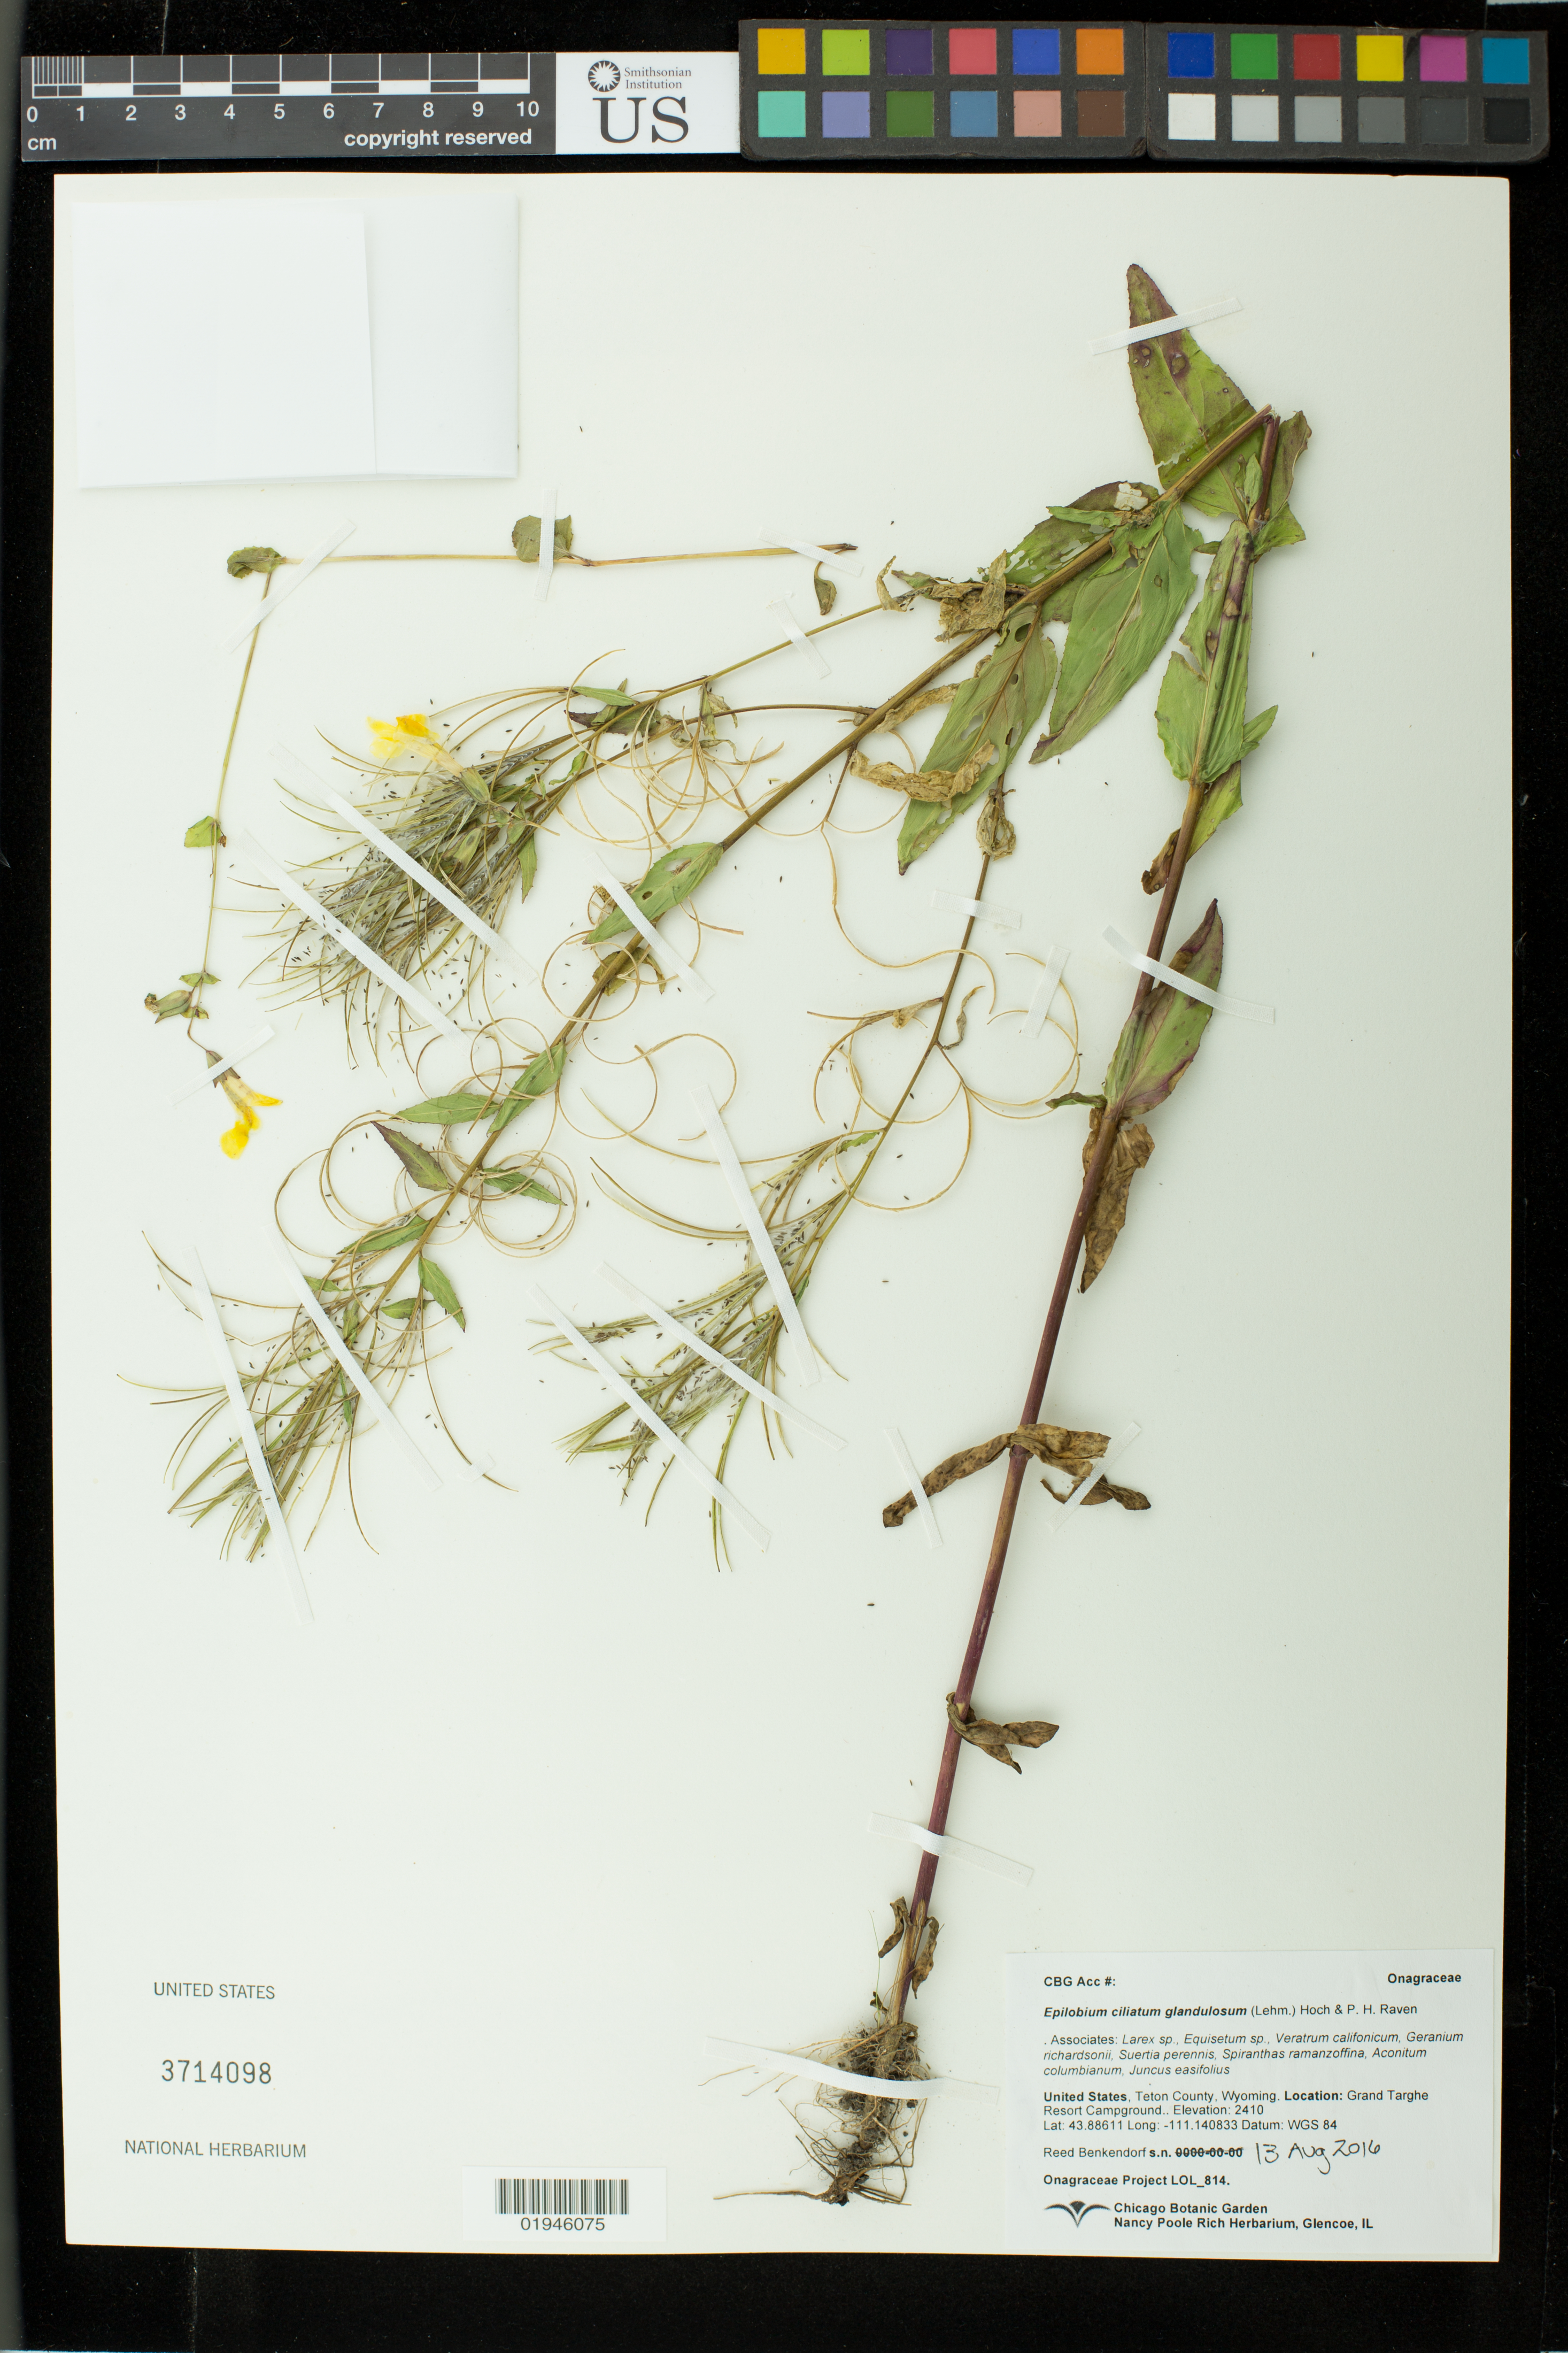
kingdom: Plantae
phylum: Tracheophyta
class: Magnoliopsida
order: Myrtales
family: Onagraceae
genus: Epilobium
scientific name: Epilobium ciliatum subsp. glandulosum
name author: (Lehm.) Hoch & P.H. Raven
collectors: R. Benkendorf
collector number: LOL 814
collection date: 2016-08-13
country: United States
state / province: Wyoming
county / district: Teton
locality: Grand Targhe Resort Campground, Meadow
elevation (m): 2410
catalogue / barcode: US 3714098